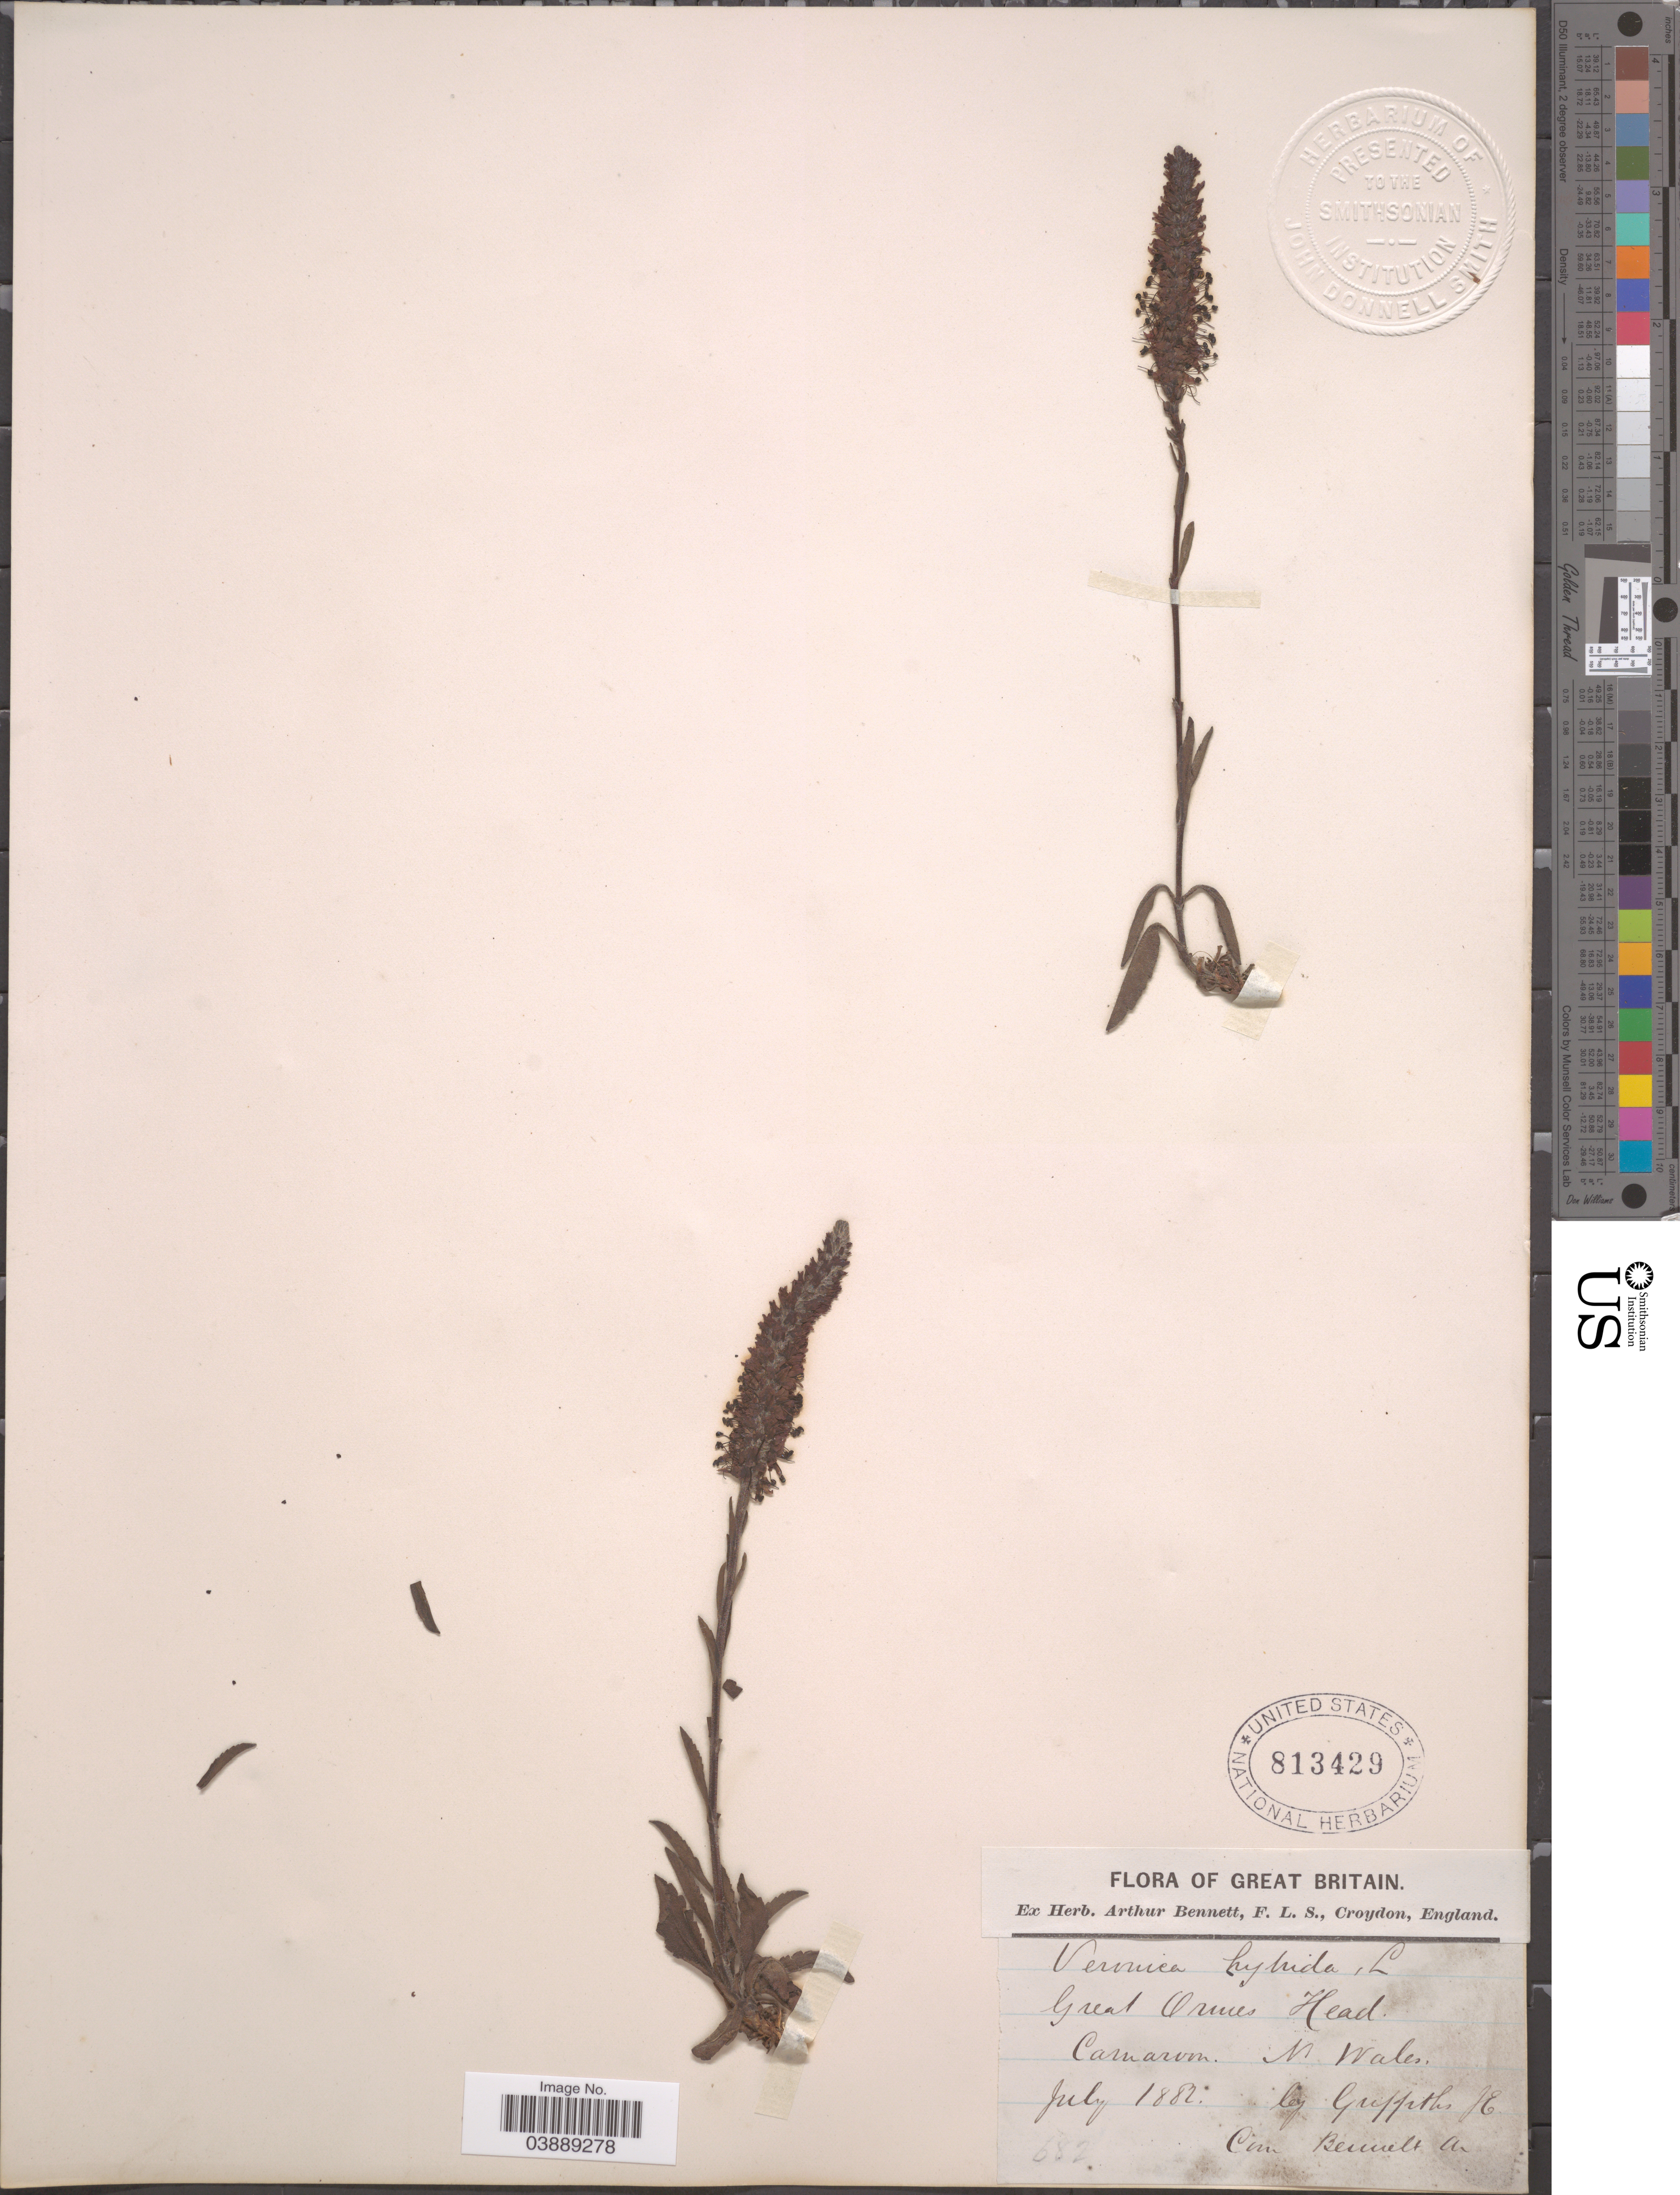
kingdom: Plantae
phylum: Tracheophyta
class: Magnoliopsida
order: Lamiales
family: Plantaginaceae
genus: Veronica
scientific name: Veronica hybrida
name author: L.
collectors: H. Griffiths & A. Bennett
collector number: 682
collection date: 1882-07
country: Cameroon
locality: Great Britain. Great Ormes Head. Camaroon. N. Wales.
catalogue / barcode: US 813429